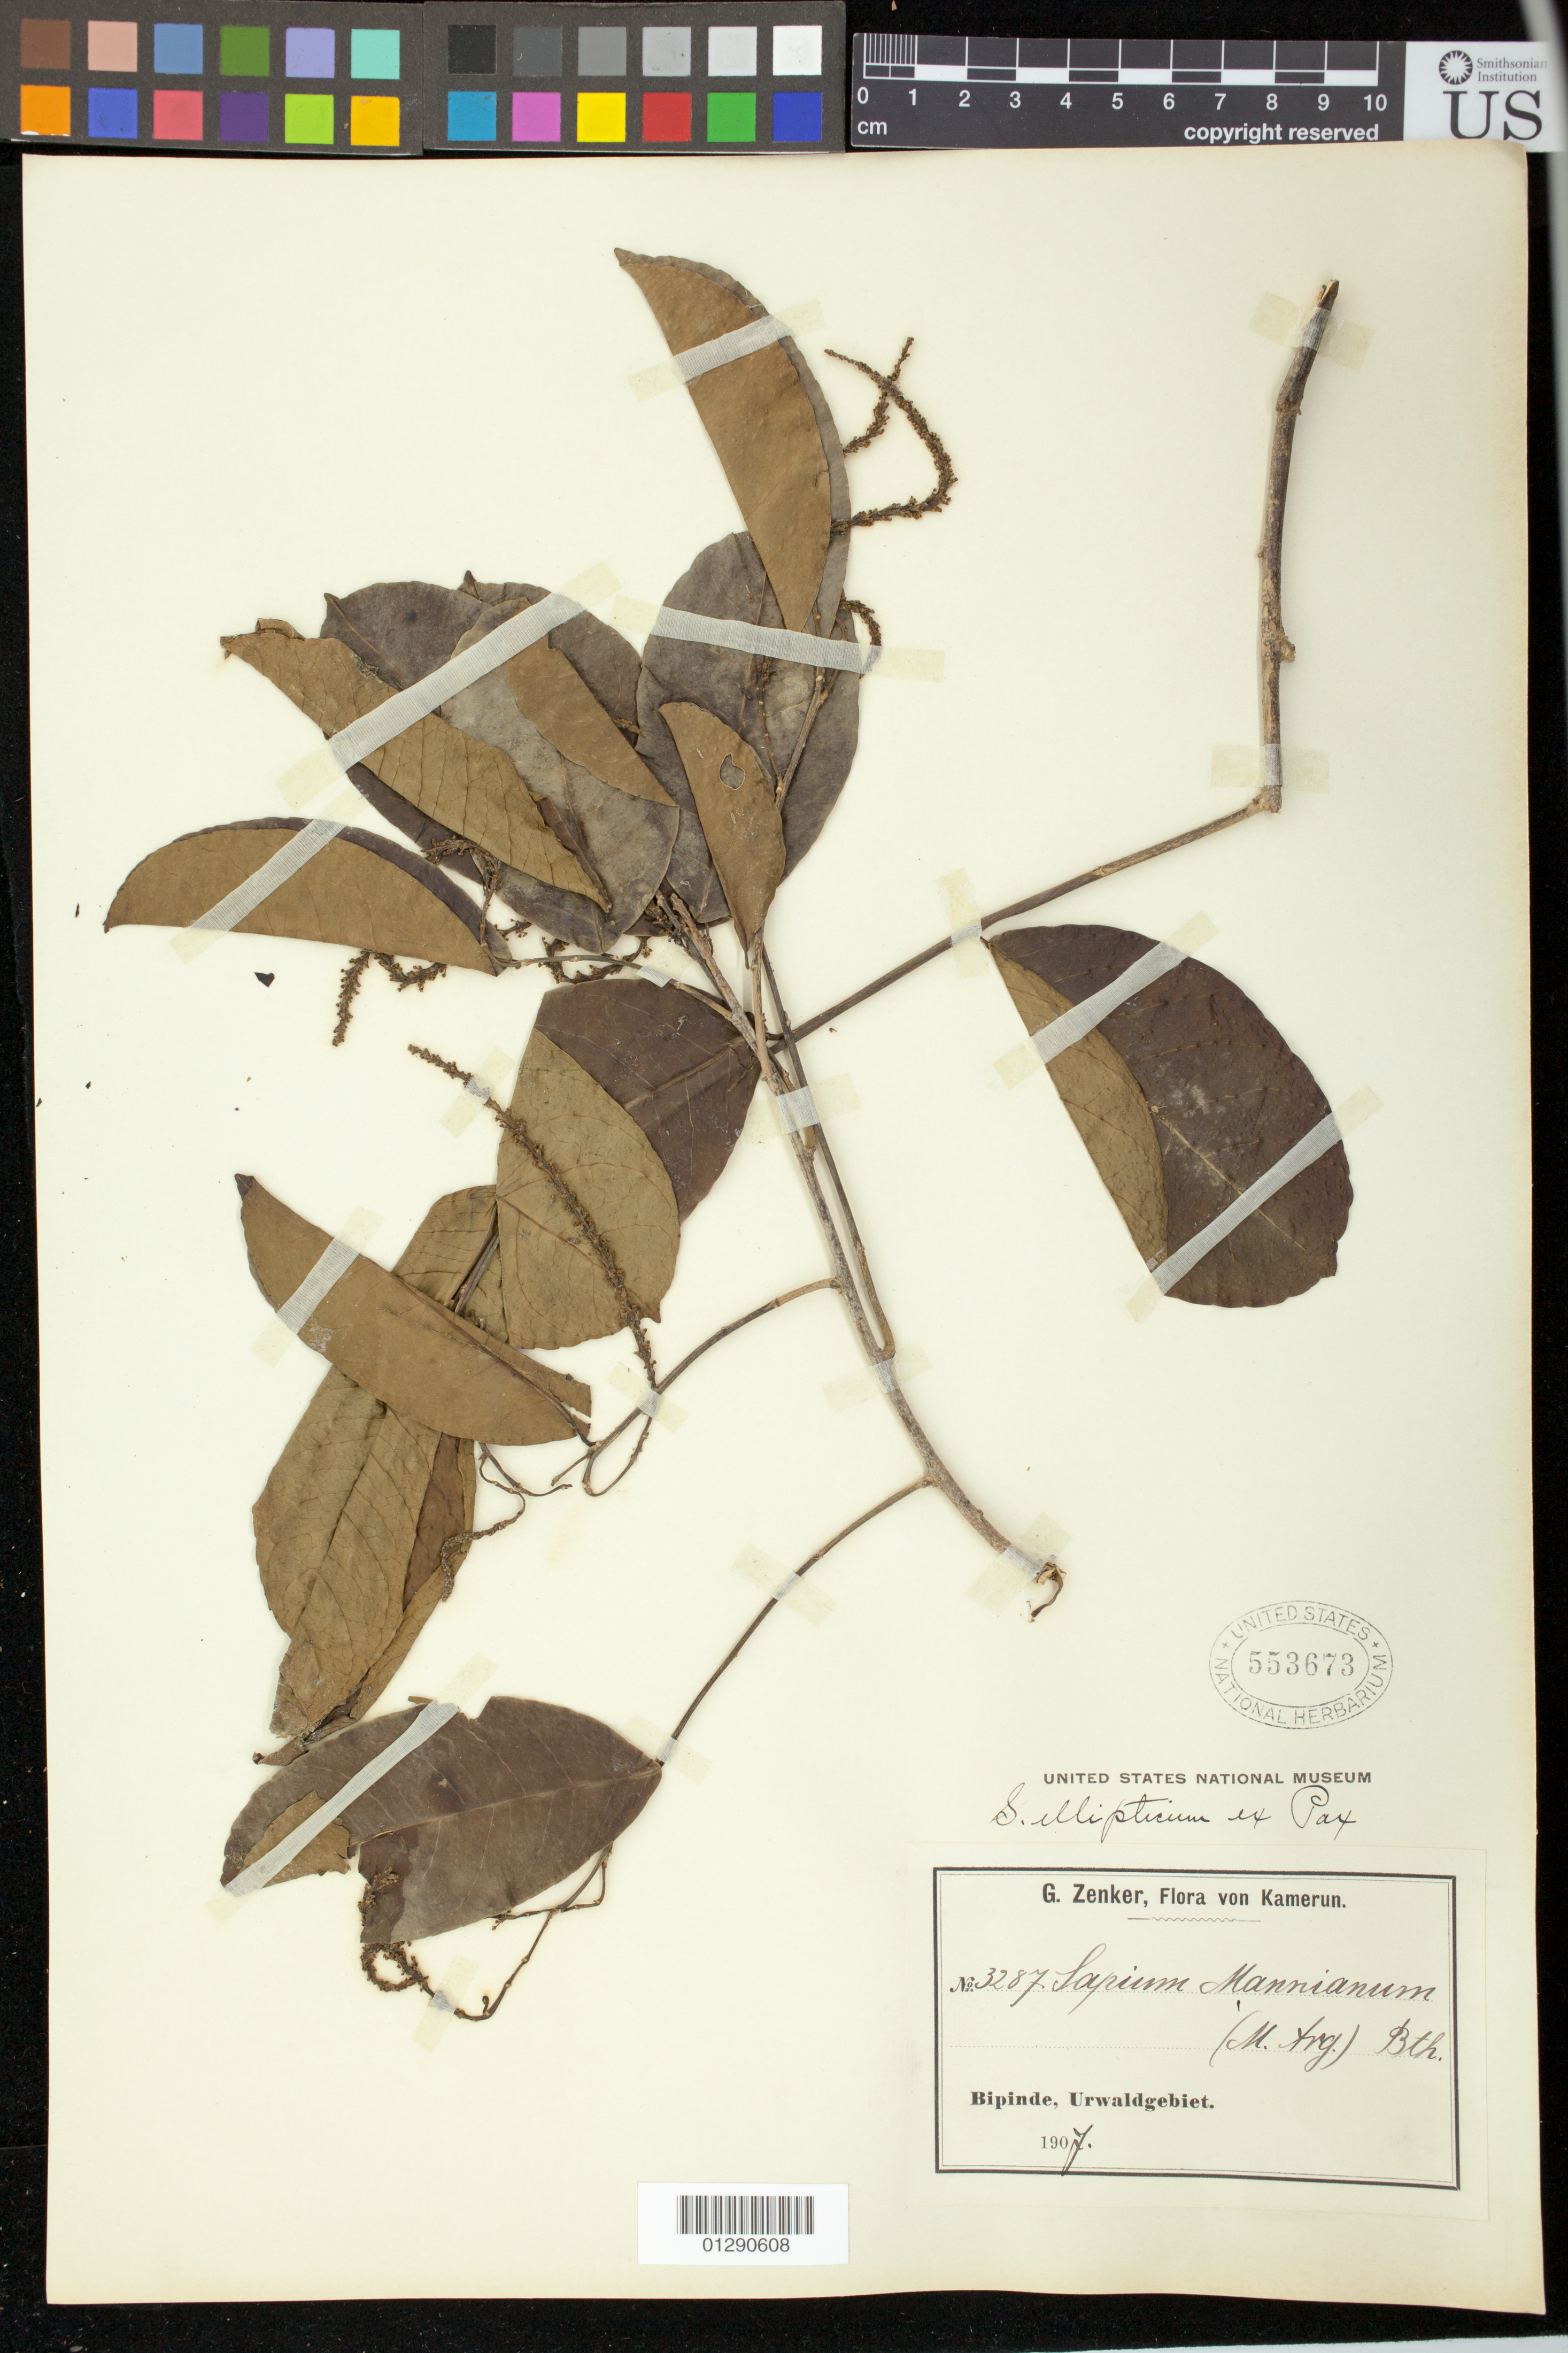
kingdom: Plantae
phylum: Tracheophyta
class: Magnoliopsida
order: Malpighiales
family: Euphorbiaceae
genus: Sapium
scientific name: Sapium ellipticum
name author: (Hochst.) Pax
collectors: G. A. Zenker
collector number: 3287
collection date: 1907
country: Cameroon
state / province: Sud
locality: Bipinde, Urwaldgebiet.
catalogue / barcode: US 553673